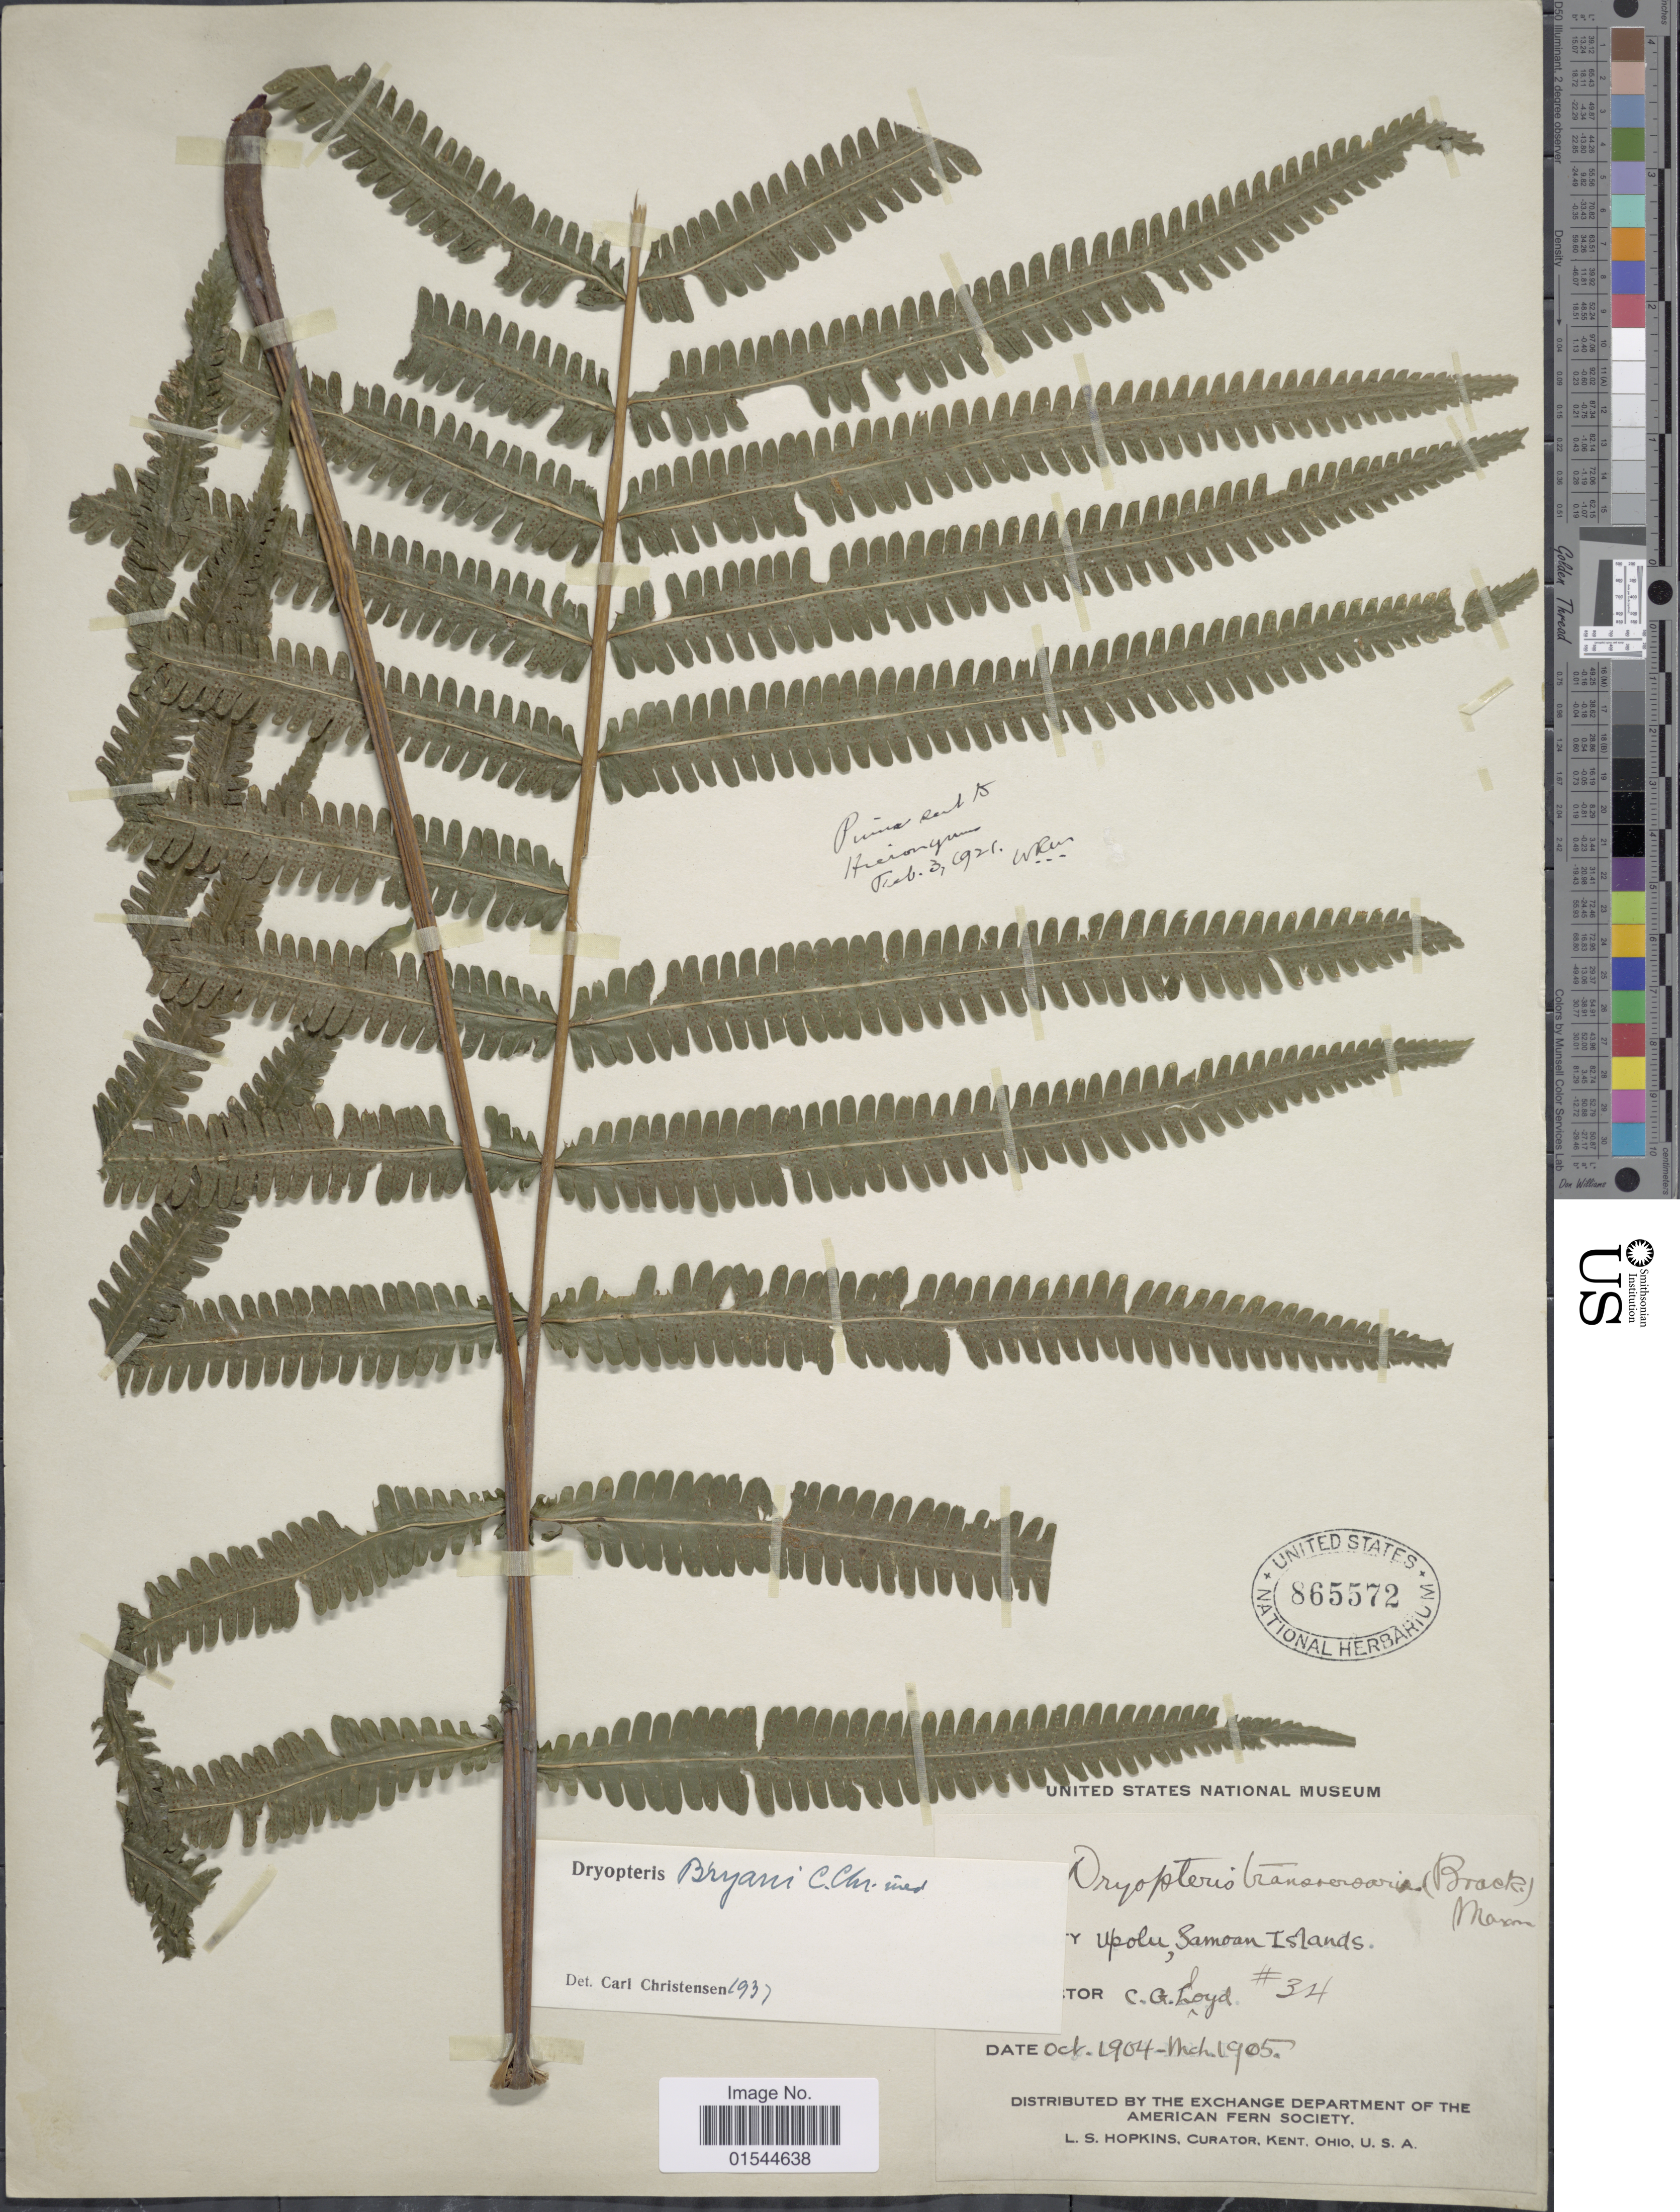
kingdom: Plantae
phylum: Tracheophyta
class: Polypodiopsida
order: Polypodiales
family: Thelypteridaceae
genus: Pneumatopteris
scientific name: Pneumatopteris bryanii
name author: (C. Chr.) Holttum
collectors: C. G. Lloyd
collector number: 34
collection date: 1904-10/1905-03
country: Samoa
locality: Upolu, Samoan Islands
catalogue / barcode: US 865572